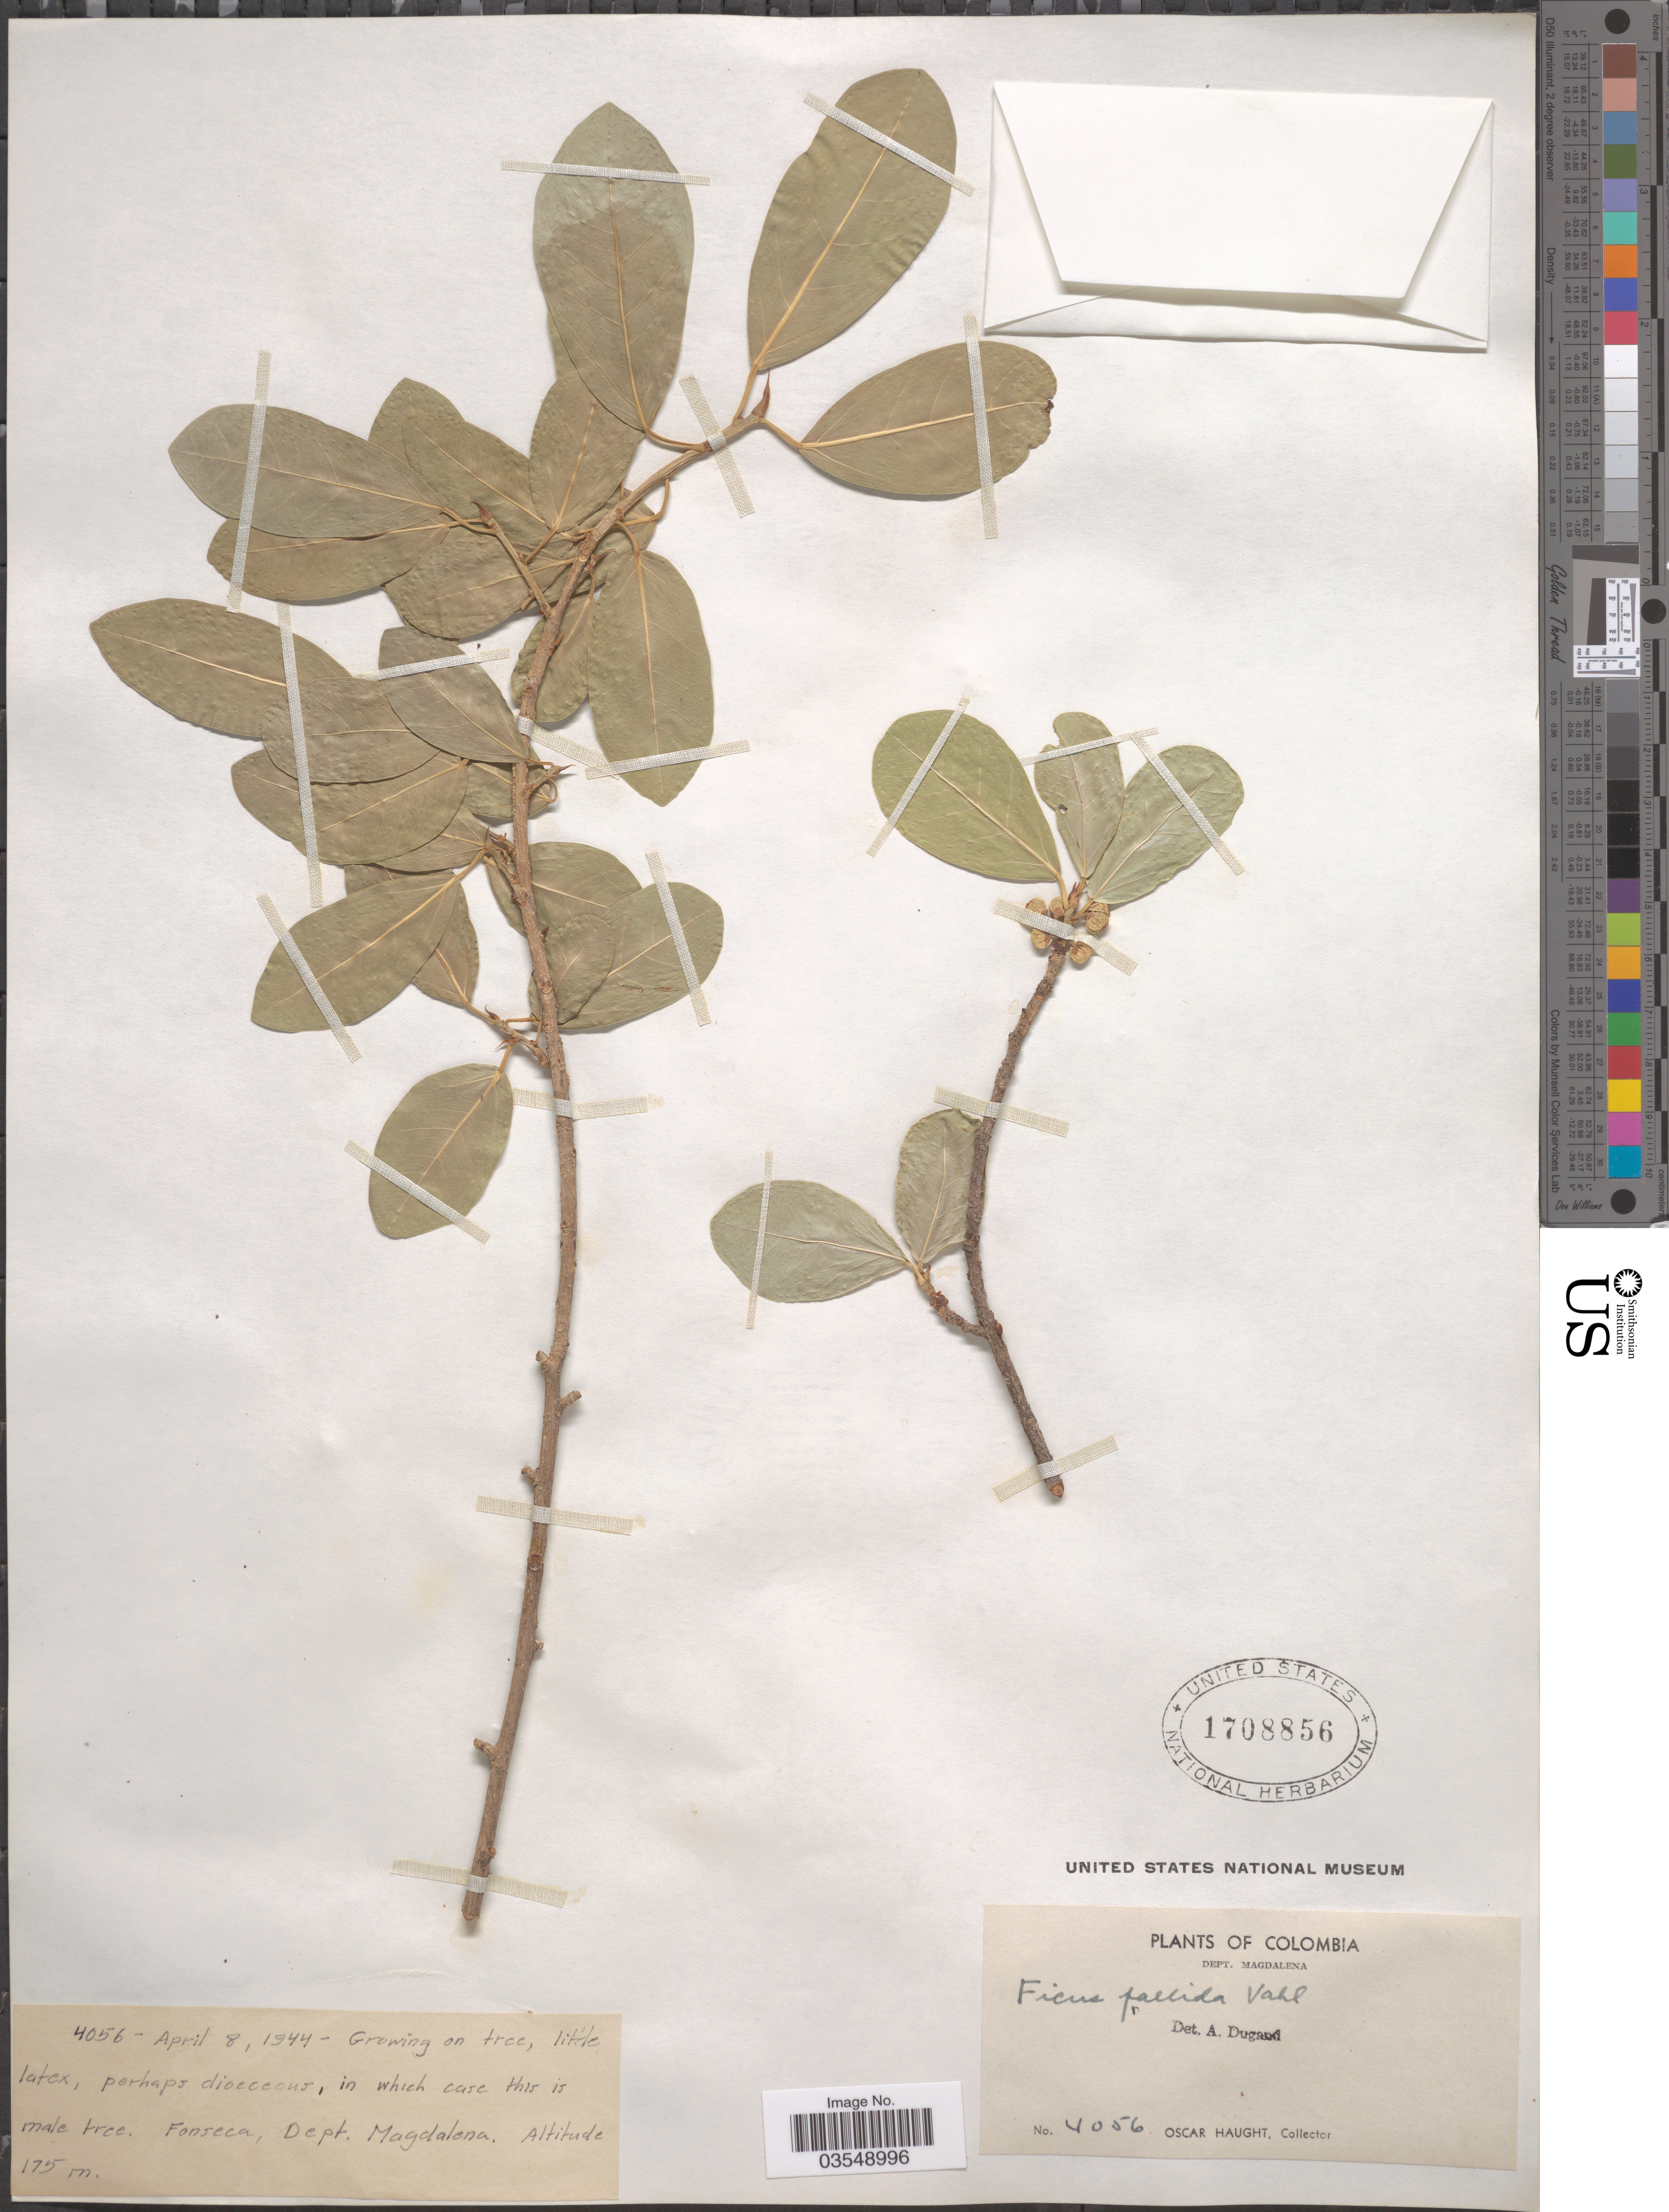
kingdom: Plantae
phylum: Tracheophyta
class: Magnoliopsida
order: Rosales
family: Moraceae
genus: Ficus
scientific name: Ficus pallida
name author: Vahl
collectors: O. L. Haught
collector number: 4056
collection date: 1944-04-08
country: Colombia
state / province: Magdalena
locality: Fonseca, Dept. Magdalena.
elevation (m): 175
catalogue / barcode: US 1708856